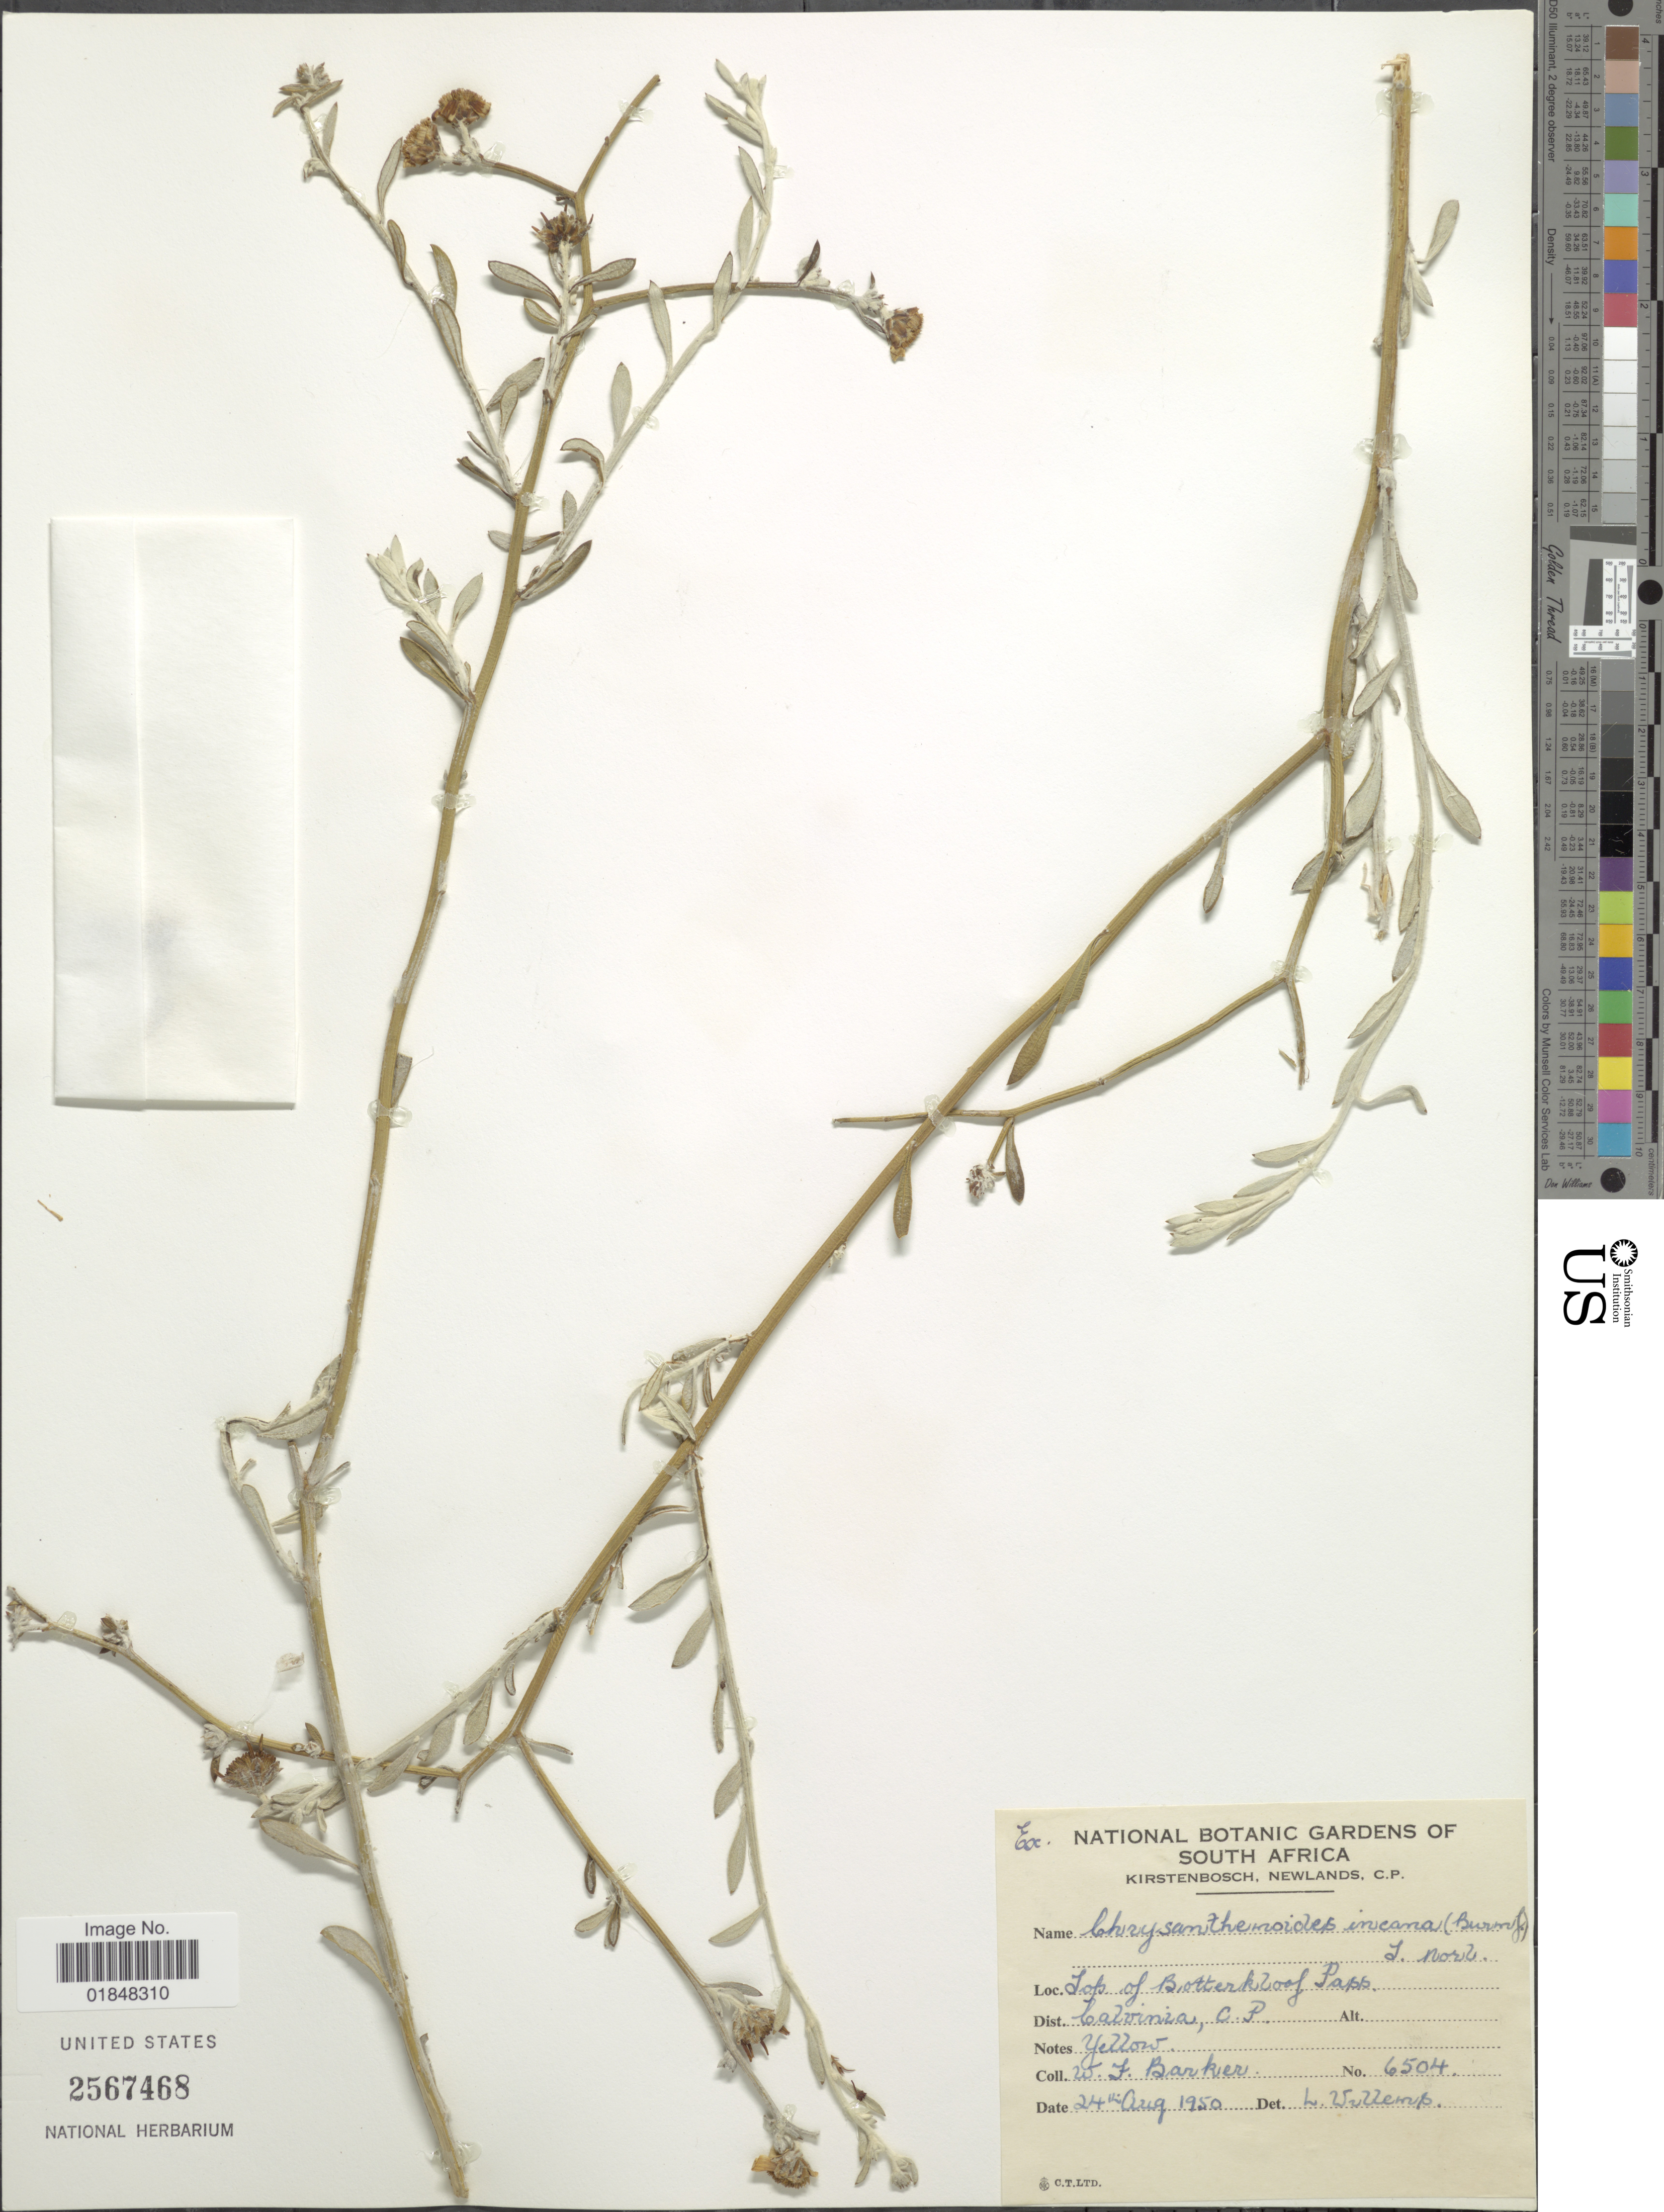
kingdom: Plantae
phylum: Tracheophyta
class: Magnoliopsida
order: Asterales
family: Asteraceae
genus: Osteospermum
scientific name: Osteospermum incana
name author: (Burm. f.) L.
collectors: W. F. Barker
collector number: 6504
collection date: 1950-08-24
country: South Africa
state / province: Northern Cape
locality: Top of Botterkloof Pass, Calvinia, C.P.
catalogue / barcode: US 2567468